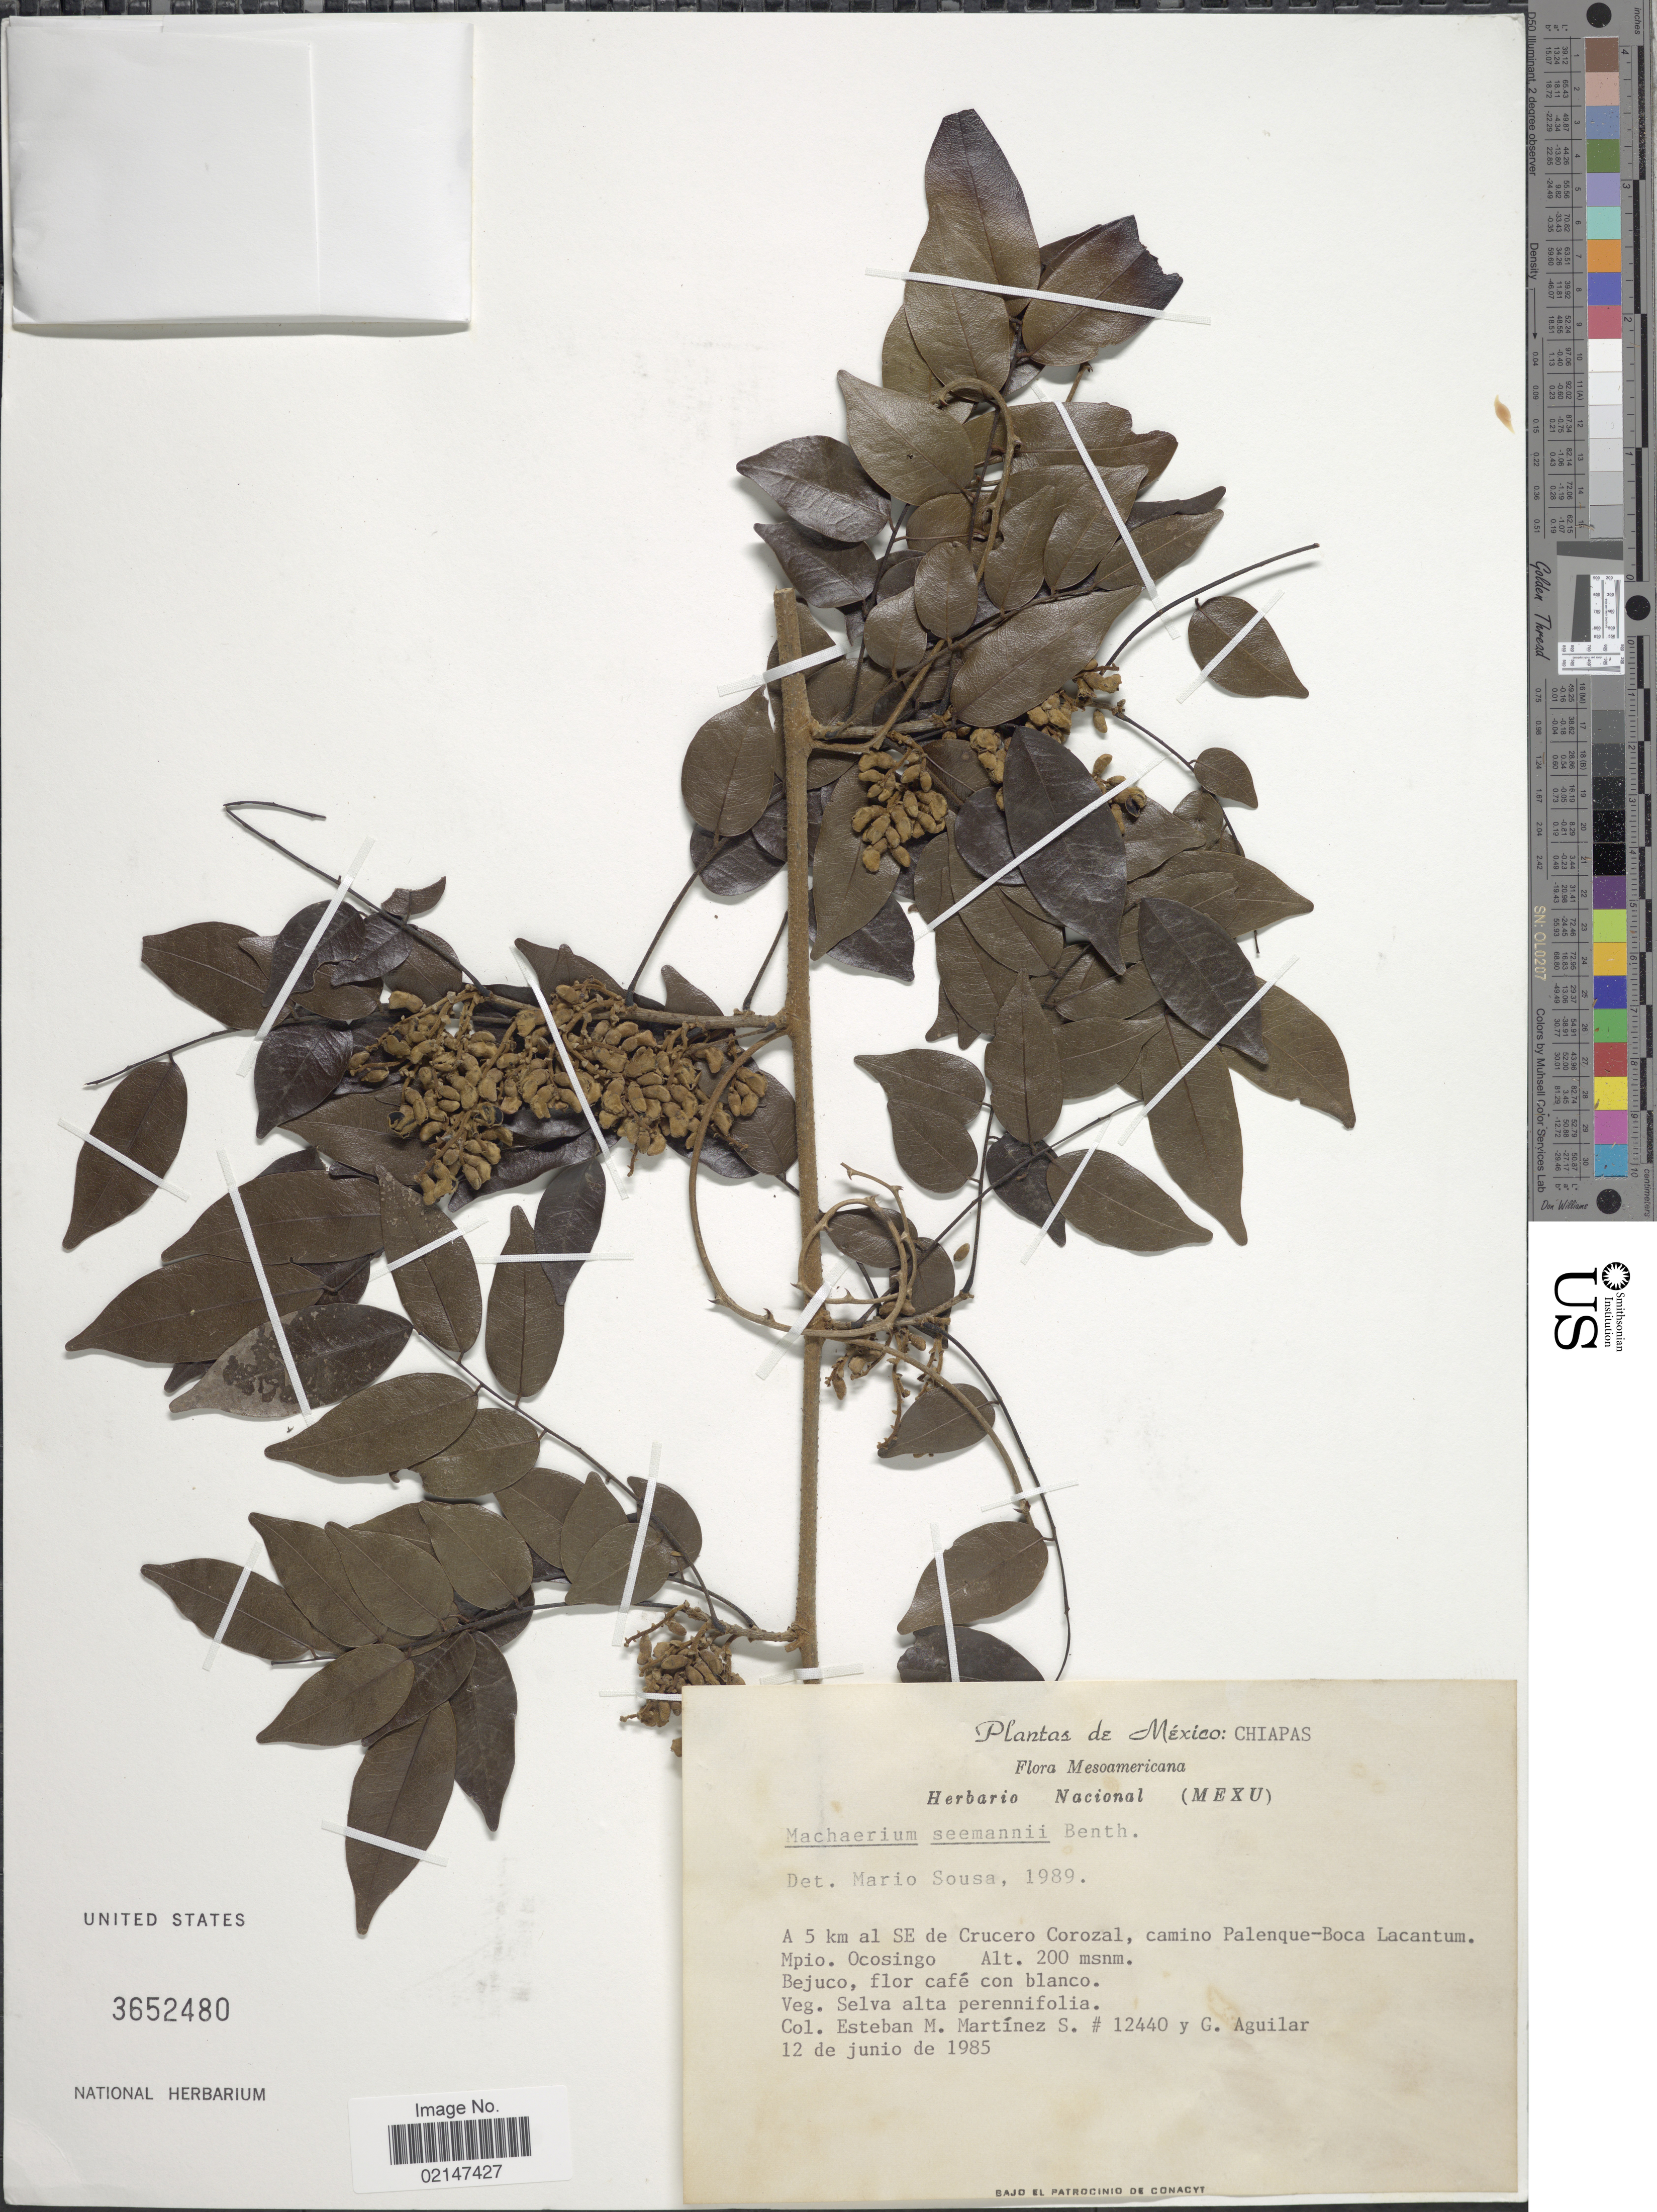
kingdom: Plantae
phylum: Tracheophyta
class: Magnoliopsida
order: Fabales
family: Fabaceae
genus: Machaerium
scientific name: Machaerium seemanni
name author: Benth. in Seem.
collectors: E. M. Martínez S. & G. Aguilar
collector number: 12440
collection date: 1985-06-12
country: Mexico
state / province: Chiapas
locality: Mexico; Chiapas, A 5 km al SE de Crucero Corozal, camino Palenque-Boca Lacantum Mpio. Ocosingo.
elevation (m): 200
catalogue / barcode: US 3652480